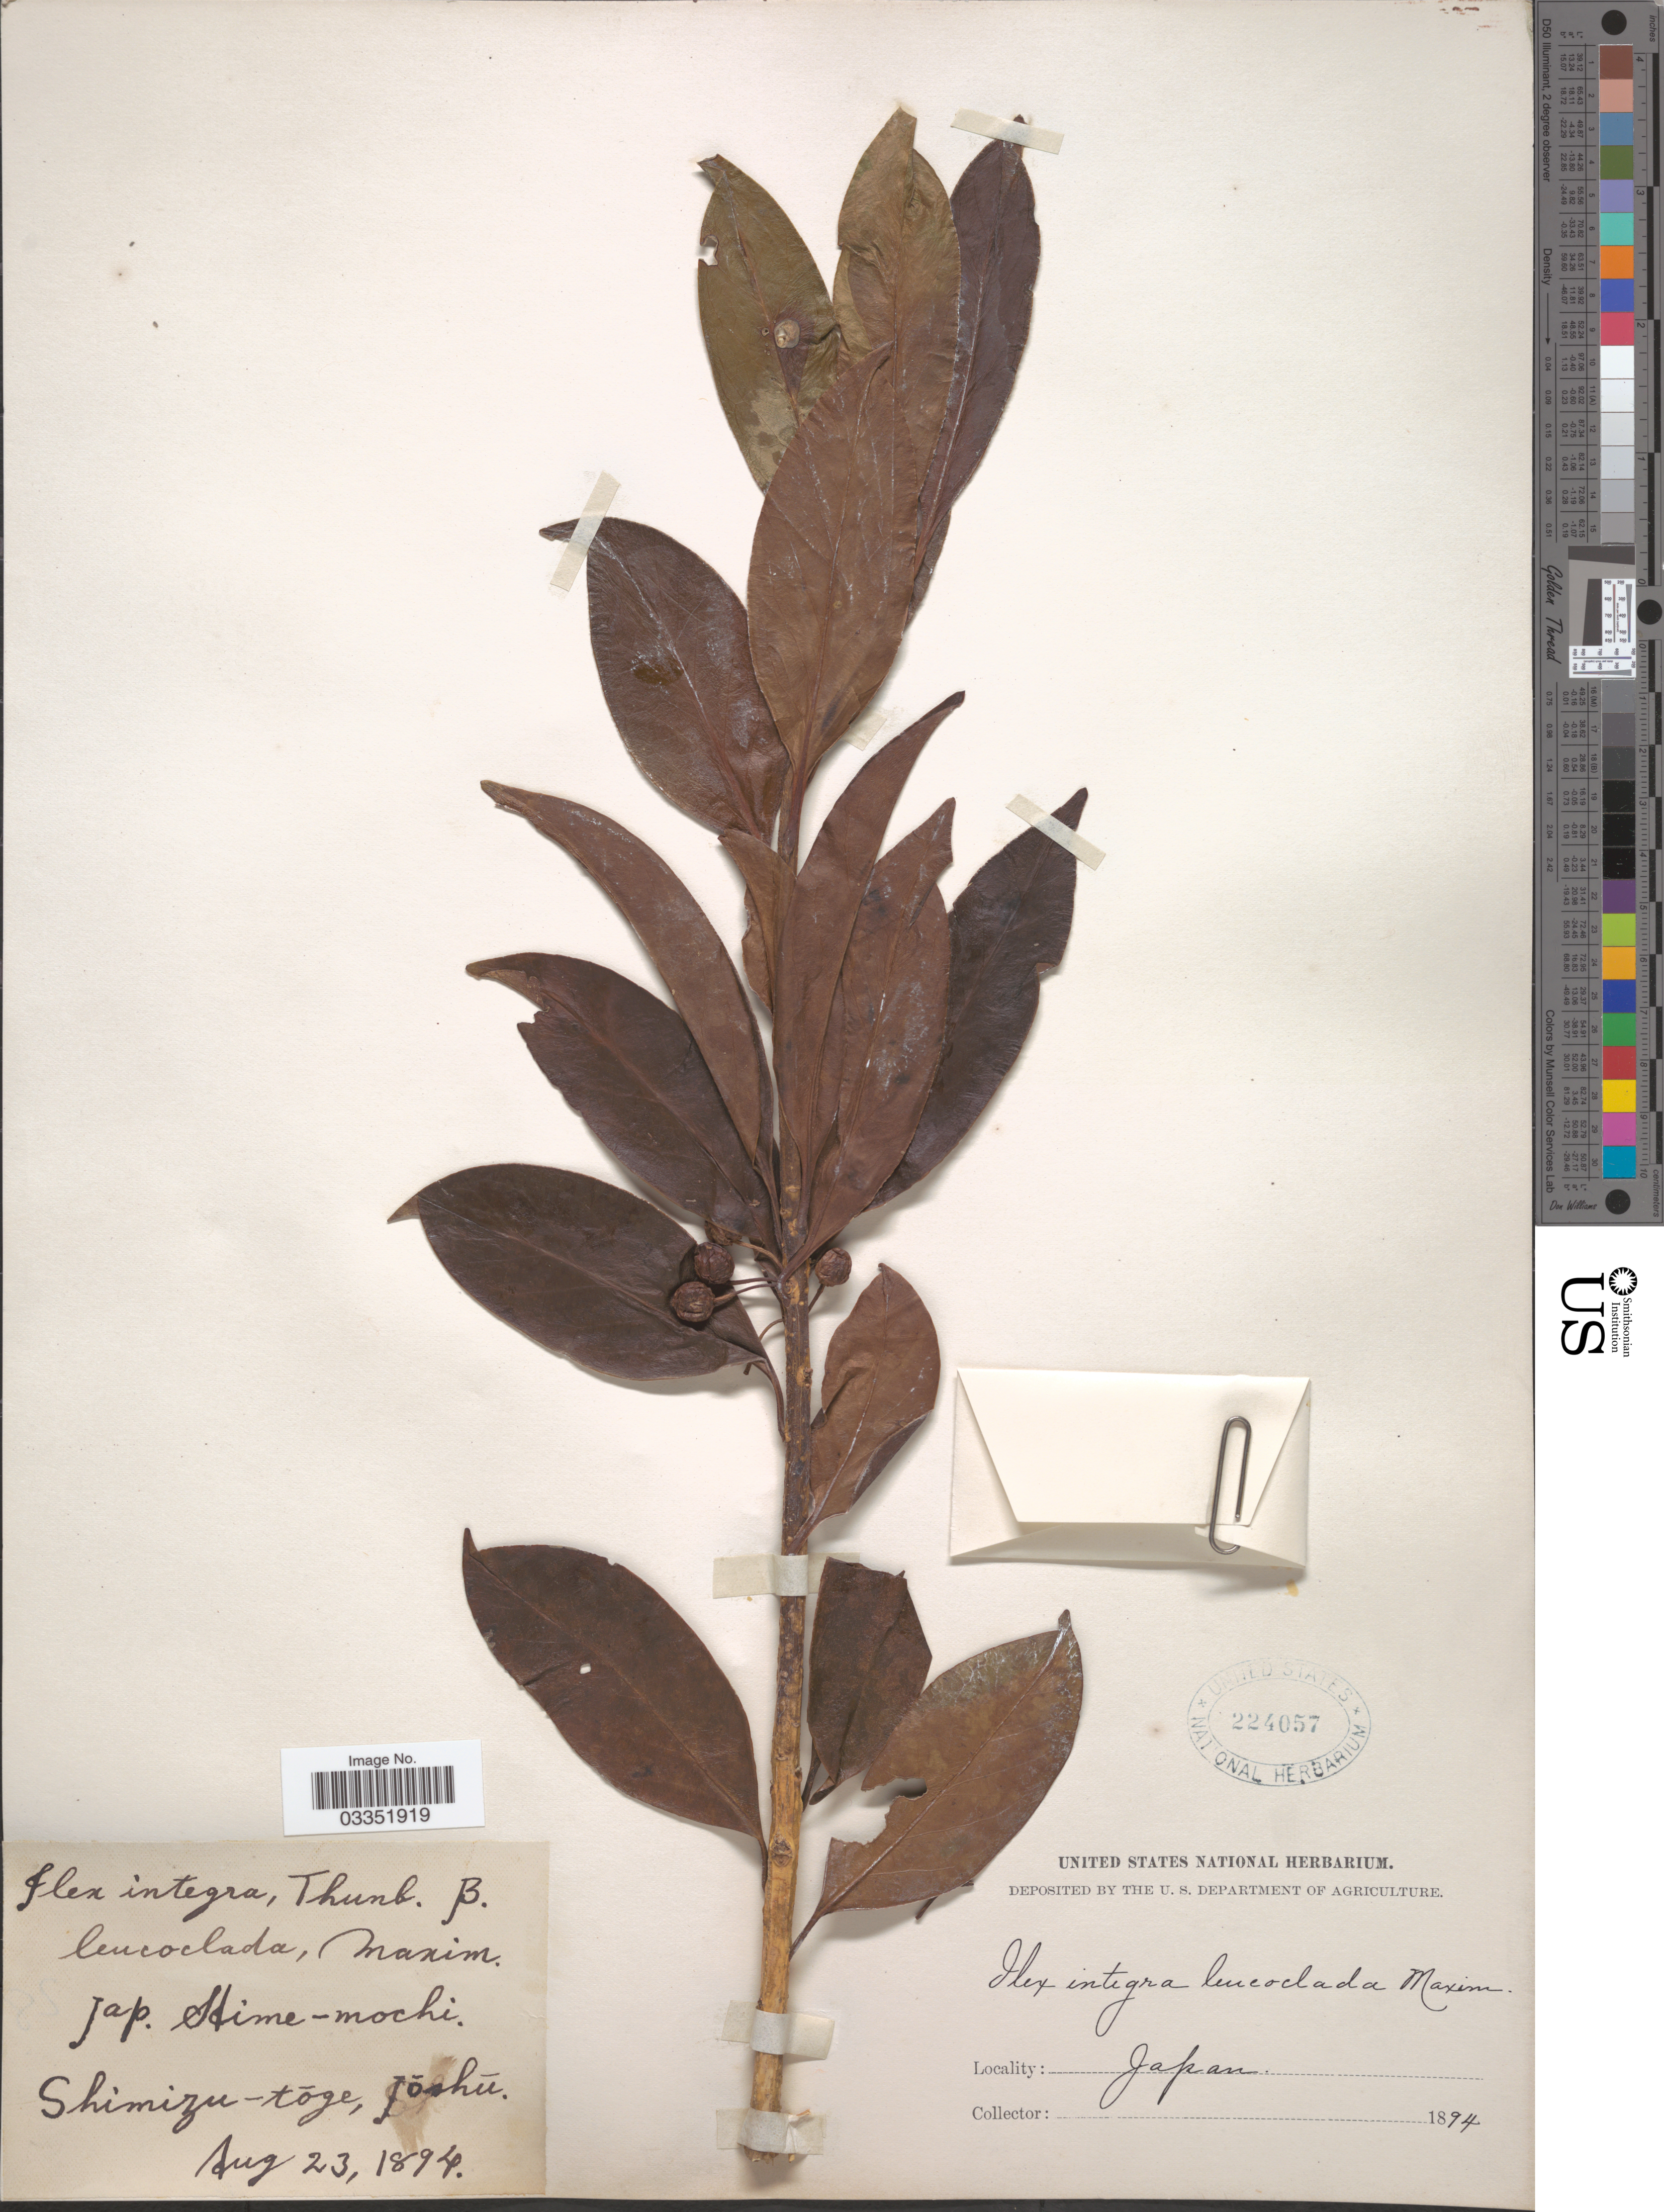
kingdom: Plantae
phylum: Tracheophyta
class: Magnoliopsida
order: Aquifoliales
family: Aquifoliaceae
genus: Ilex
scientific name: Ilex integra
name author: Thunb.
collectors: ex herb. United States National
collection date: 1894-08-23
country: Japan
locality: Shimizu-tōge, Tōshū.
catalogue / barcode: US 224057